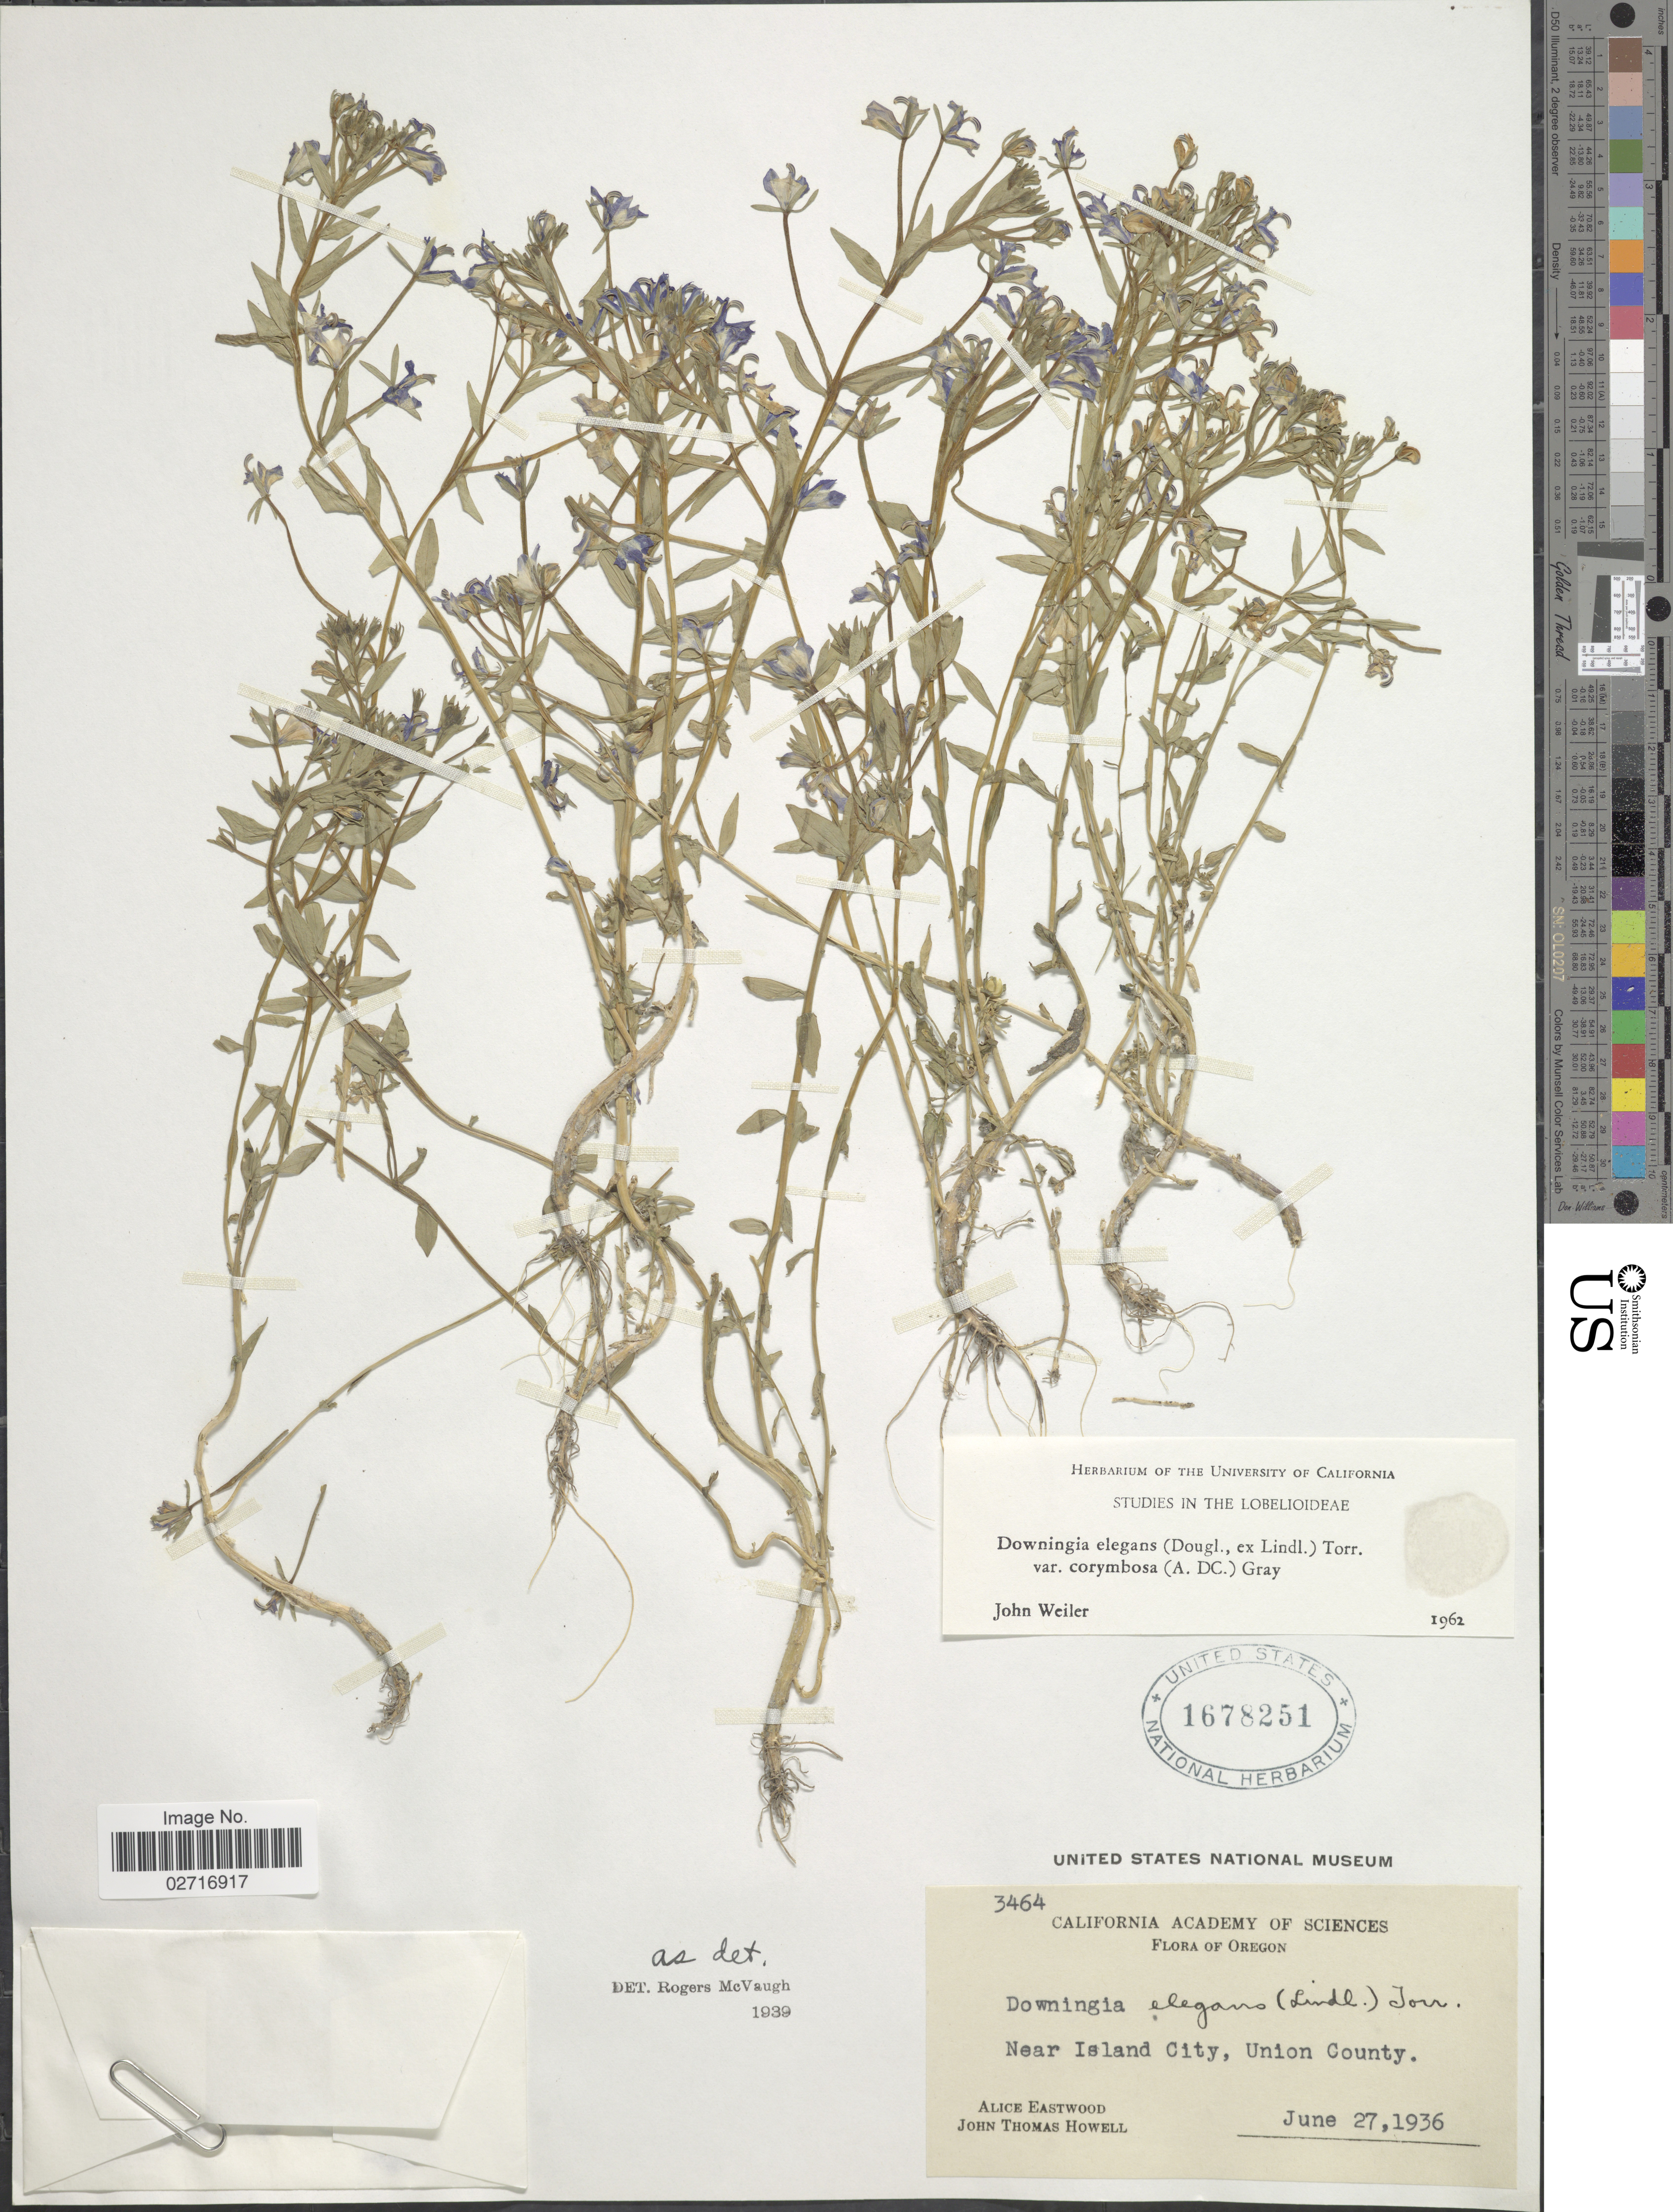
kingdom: Plantae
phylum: Tracheophyta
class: Magnoliopsida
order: Asterales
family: Campanulaceae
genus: Downingia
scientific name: Downingia elegans var. corymbosa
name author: (A. DC.) A. Gray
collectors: A. Eastwood & J. T. Howell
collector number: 3464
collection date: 1936-06-27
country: United States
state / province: Oregon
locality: Near Island City, Union County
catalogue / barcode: US 1678251